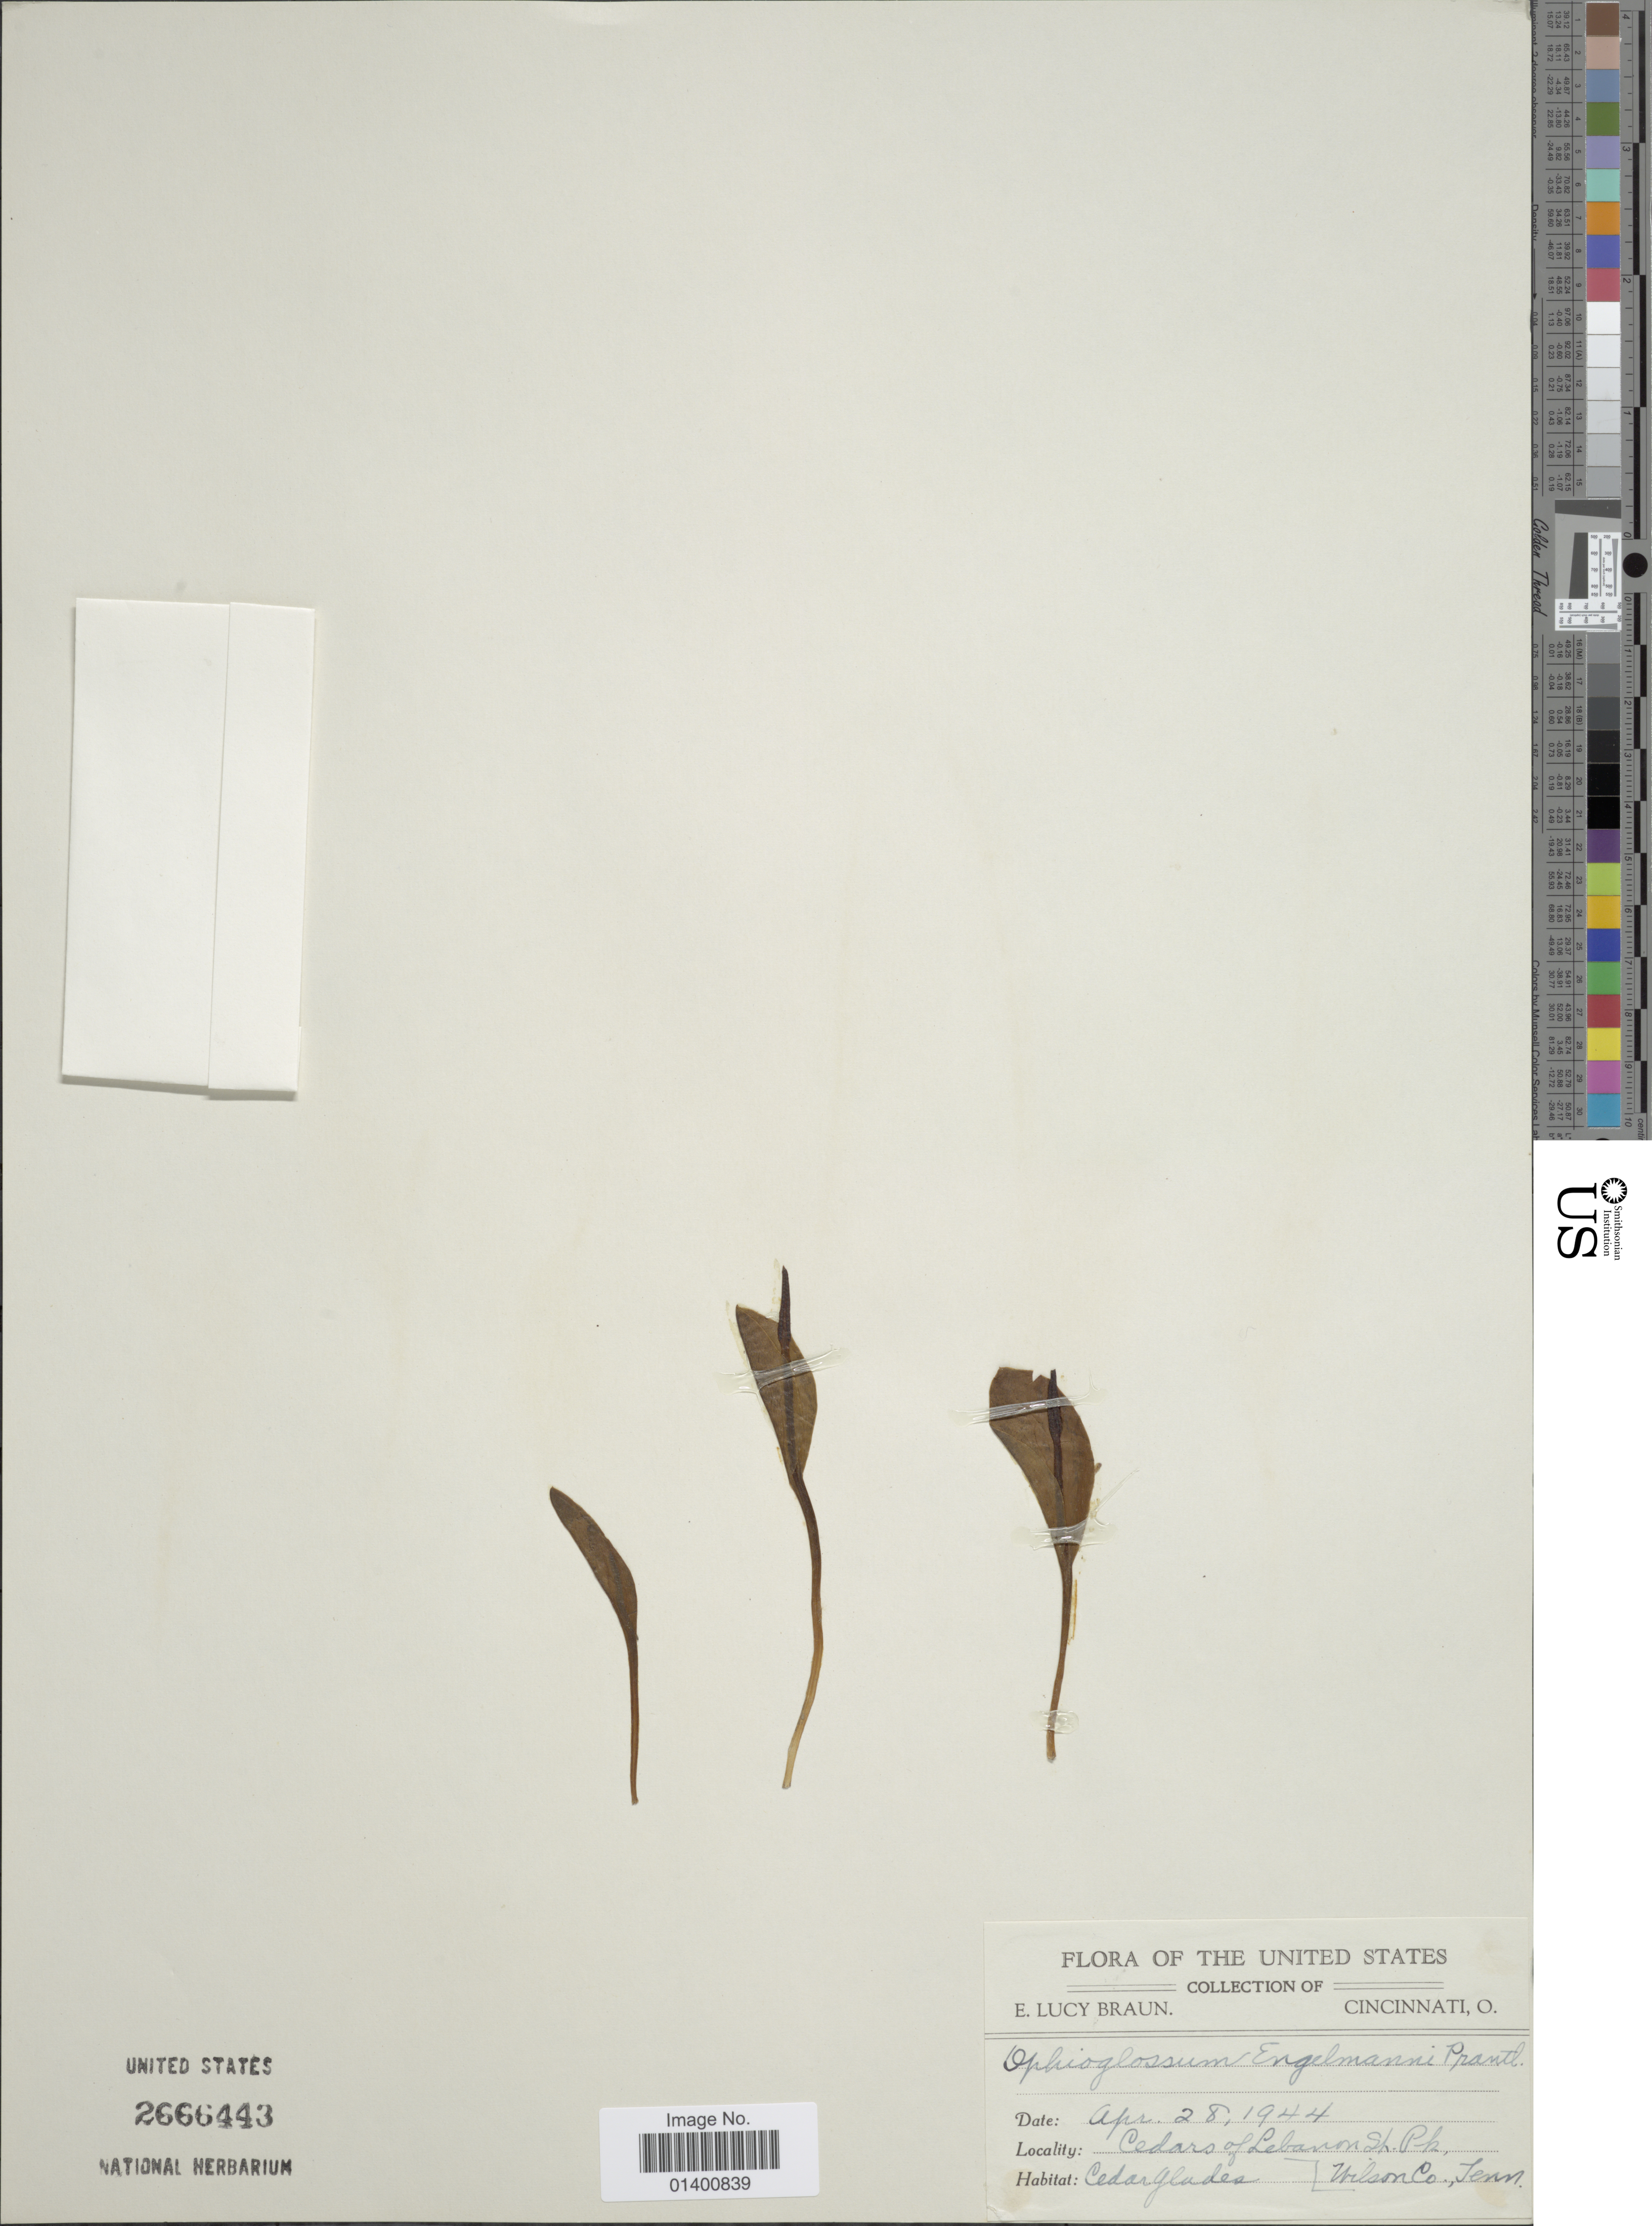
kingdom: Plantae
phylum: Tracheophyta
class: Polypodiopsida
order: Ophioglossales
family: Ophioglossaceae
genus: Ophioglossum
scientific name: Ophioglossum engelmannii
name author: Prantl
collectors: E. L. Braun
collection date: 1944-04-28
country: United States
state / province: Tennessee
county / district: Wilson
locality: Cedars of Lebanon St. Park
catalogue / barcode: US 2666443